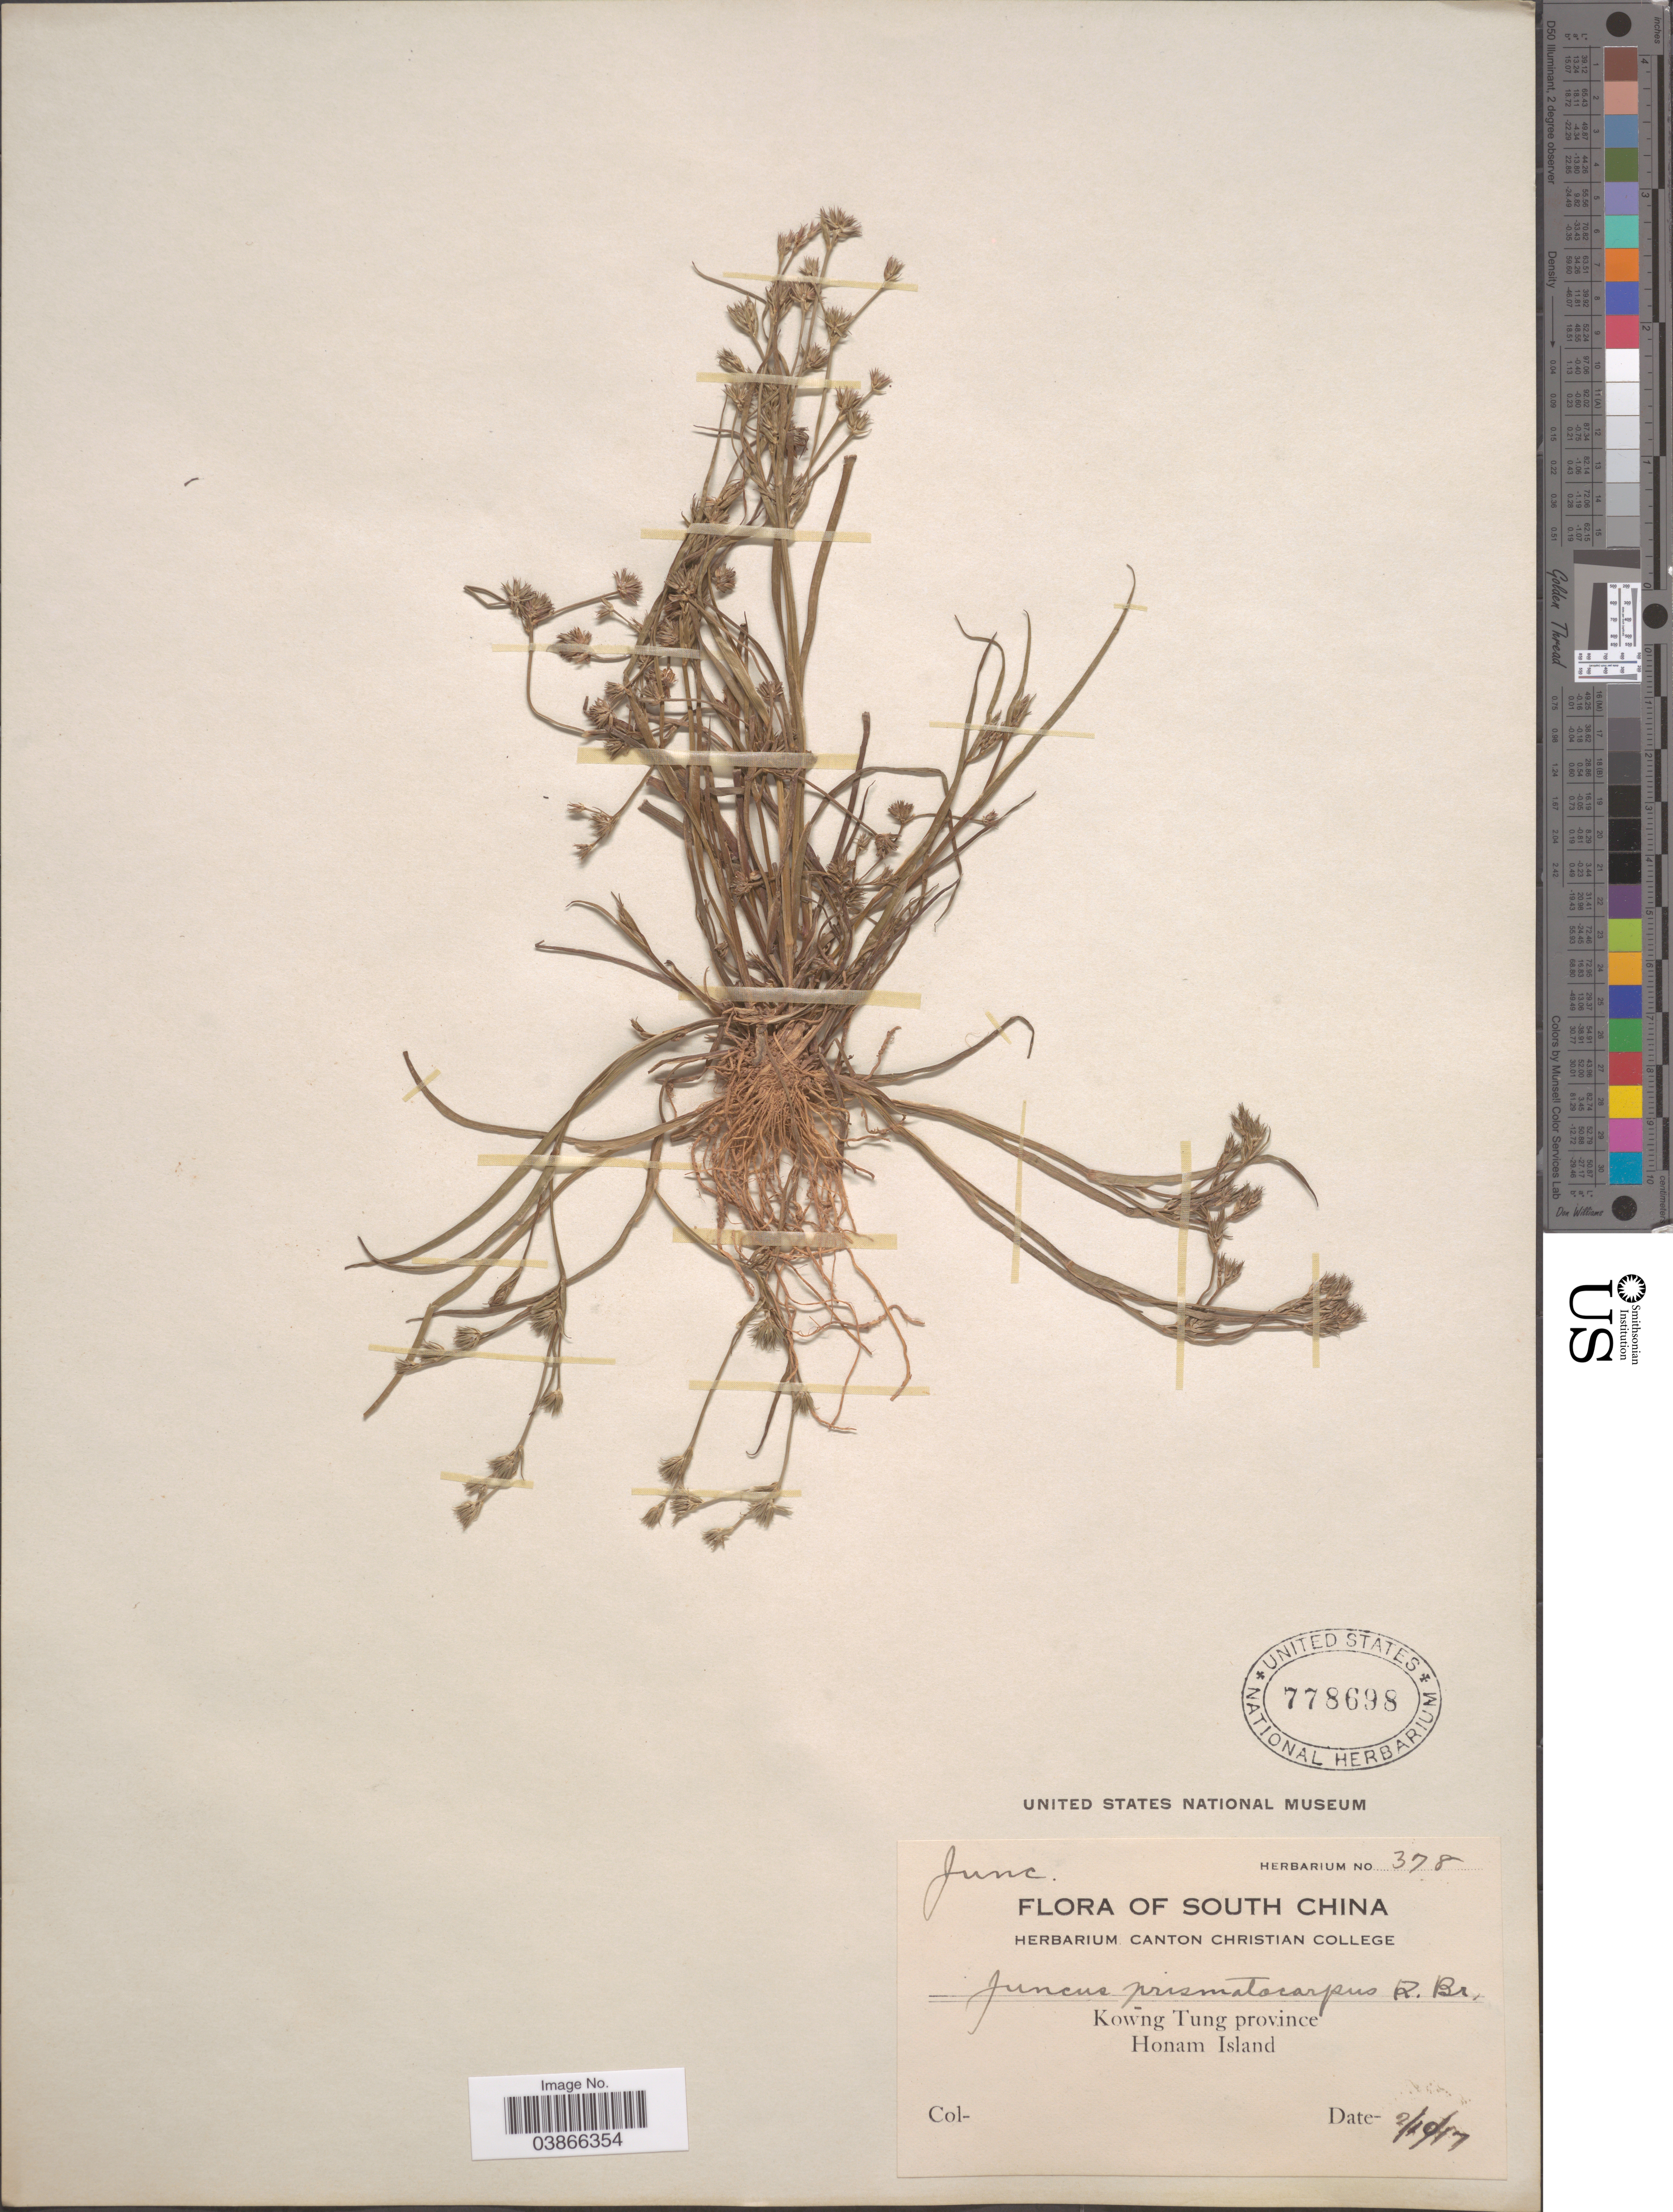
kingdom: Plantae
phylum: Tracheophyta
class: Liliopsida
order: Poales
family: Juncaceae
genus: Juncus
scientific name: Juncus prismatocarpus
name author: R. Br.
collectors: ex herb. Canton Christian College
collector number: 378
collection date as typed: Transcribed d/m/y: 2/10/17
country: China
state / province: Guangdong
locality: Kowng Tung province. Honam Island.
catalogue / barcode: US 778698